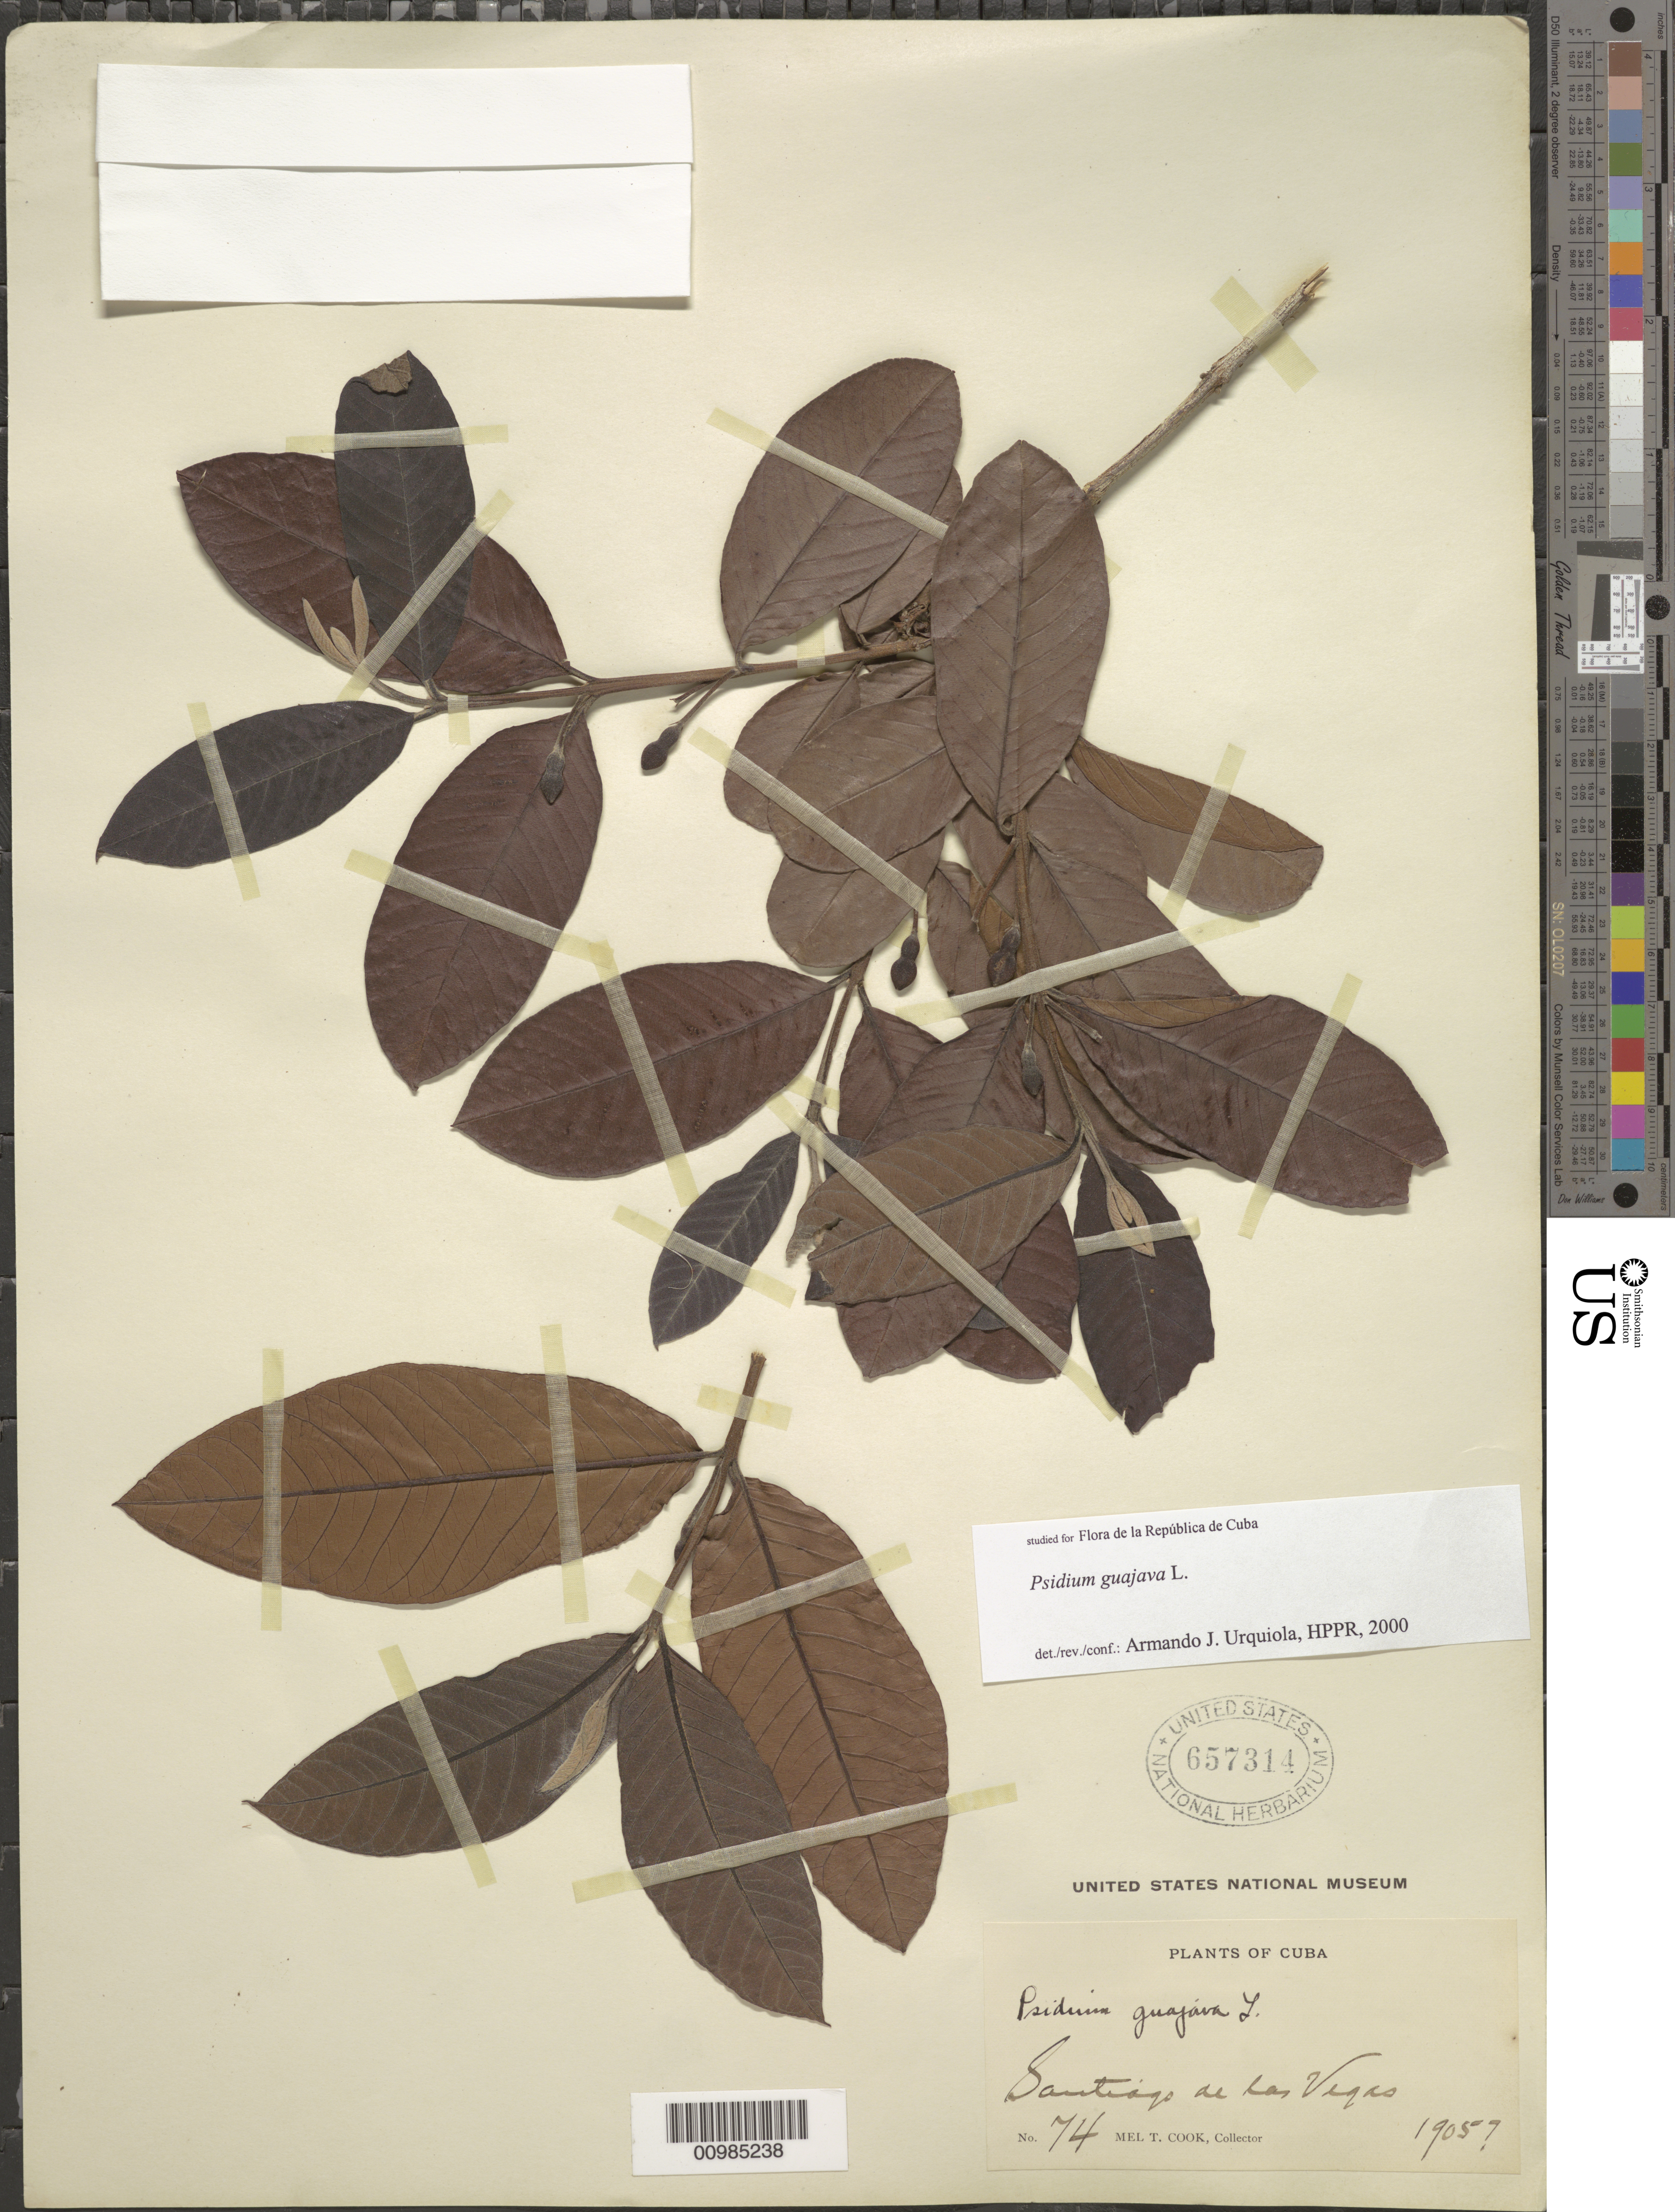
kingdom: Plantae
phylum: Tracheophyta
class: Magnoliopsida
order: Myrtales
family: Myrtaceae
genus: Psidium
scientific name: Psidium guajava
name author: L.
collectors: M. T. Cook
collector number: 74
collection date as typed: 1905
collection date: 1905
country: Cuba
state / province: La Habana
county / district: Municipio Boyeros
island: Cuba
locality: Santiago de las Vegas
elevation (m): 97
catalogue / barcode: US 657314